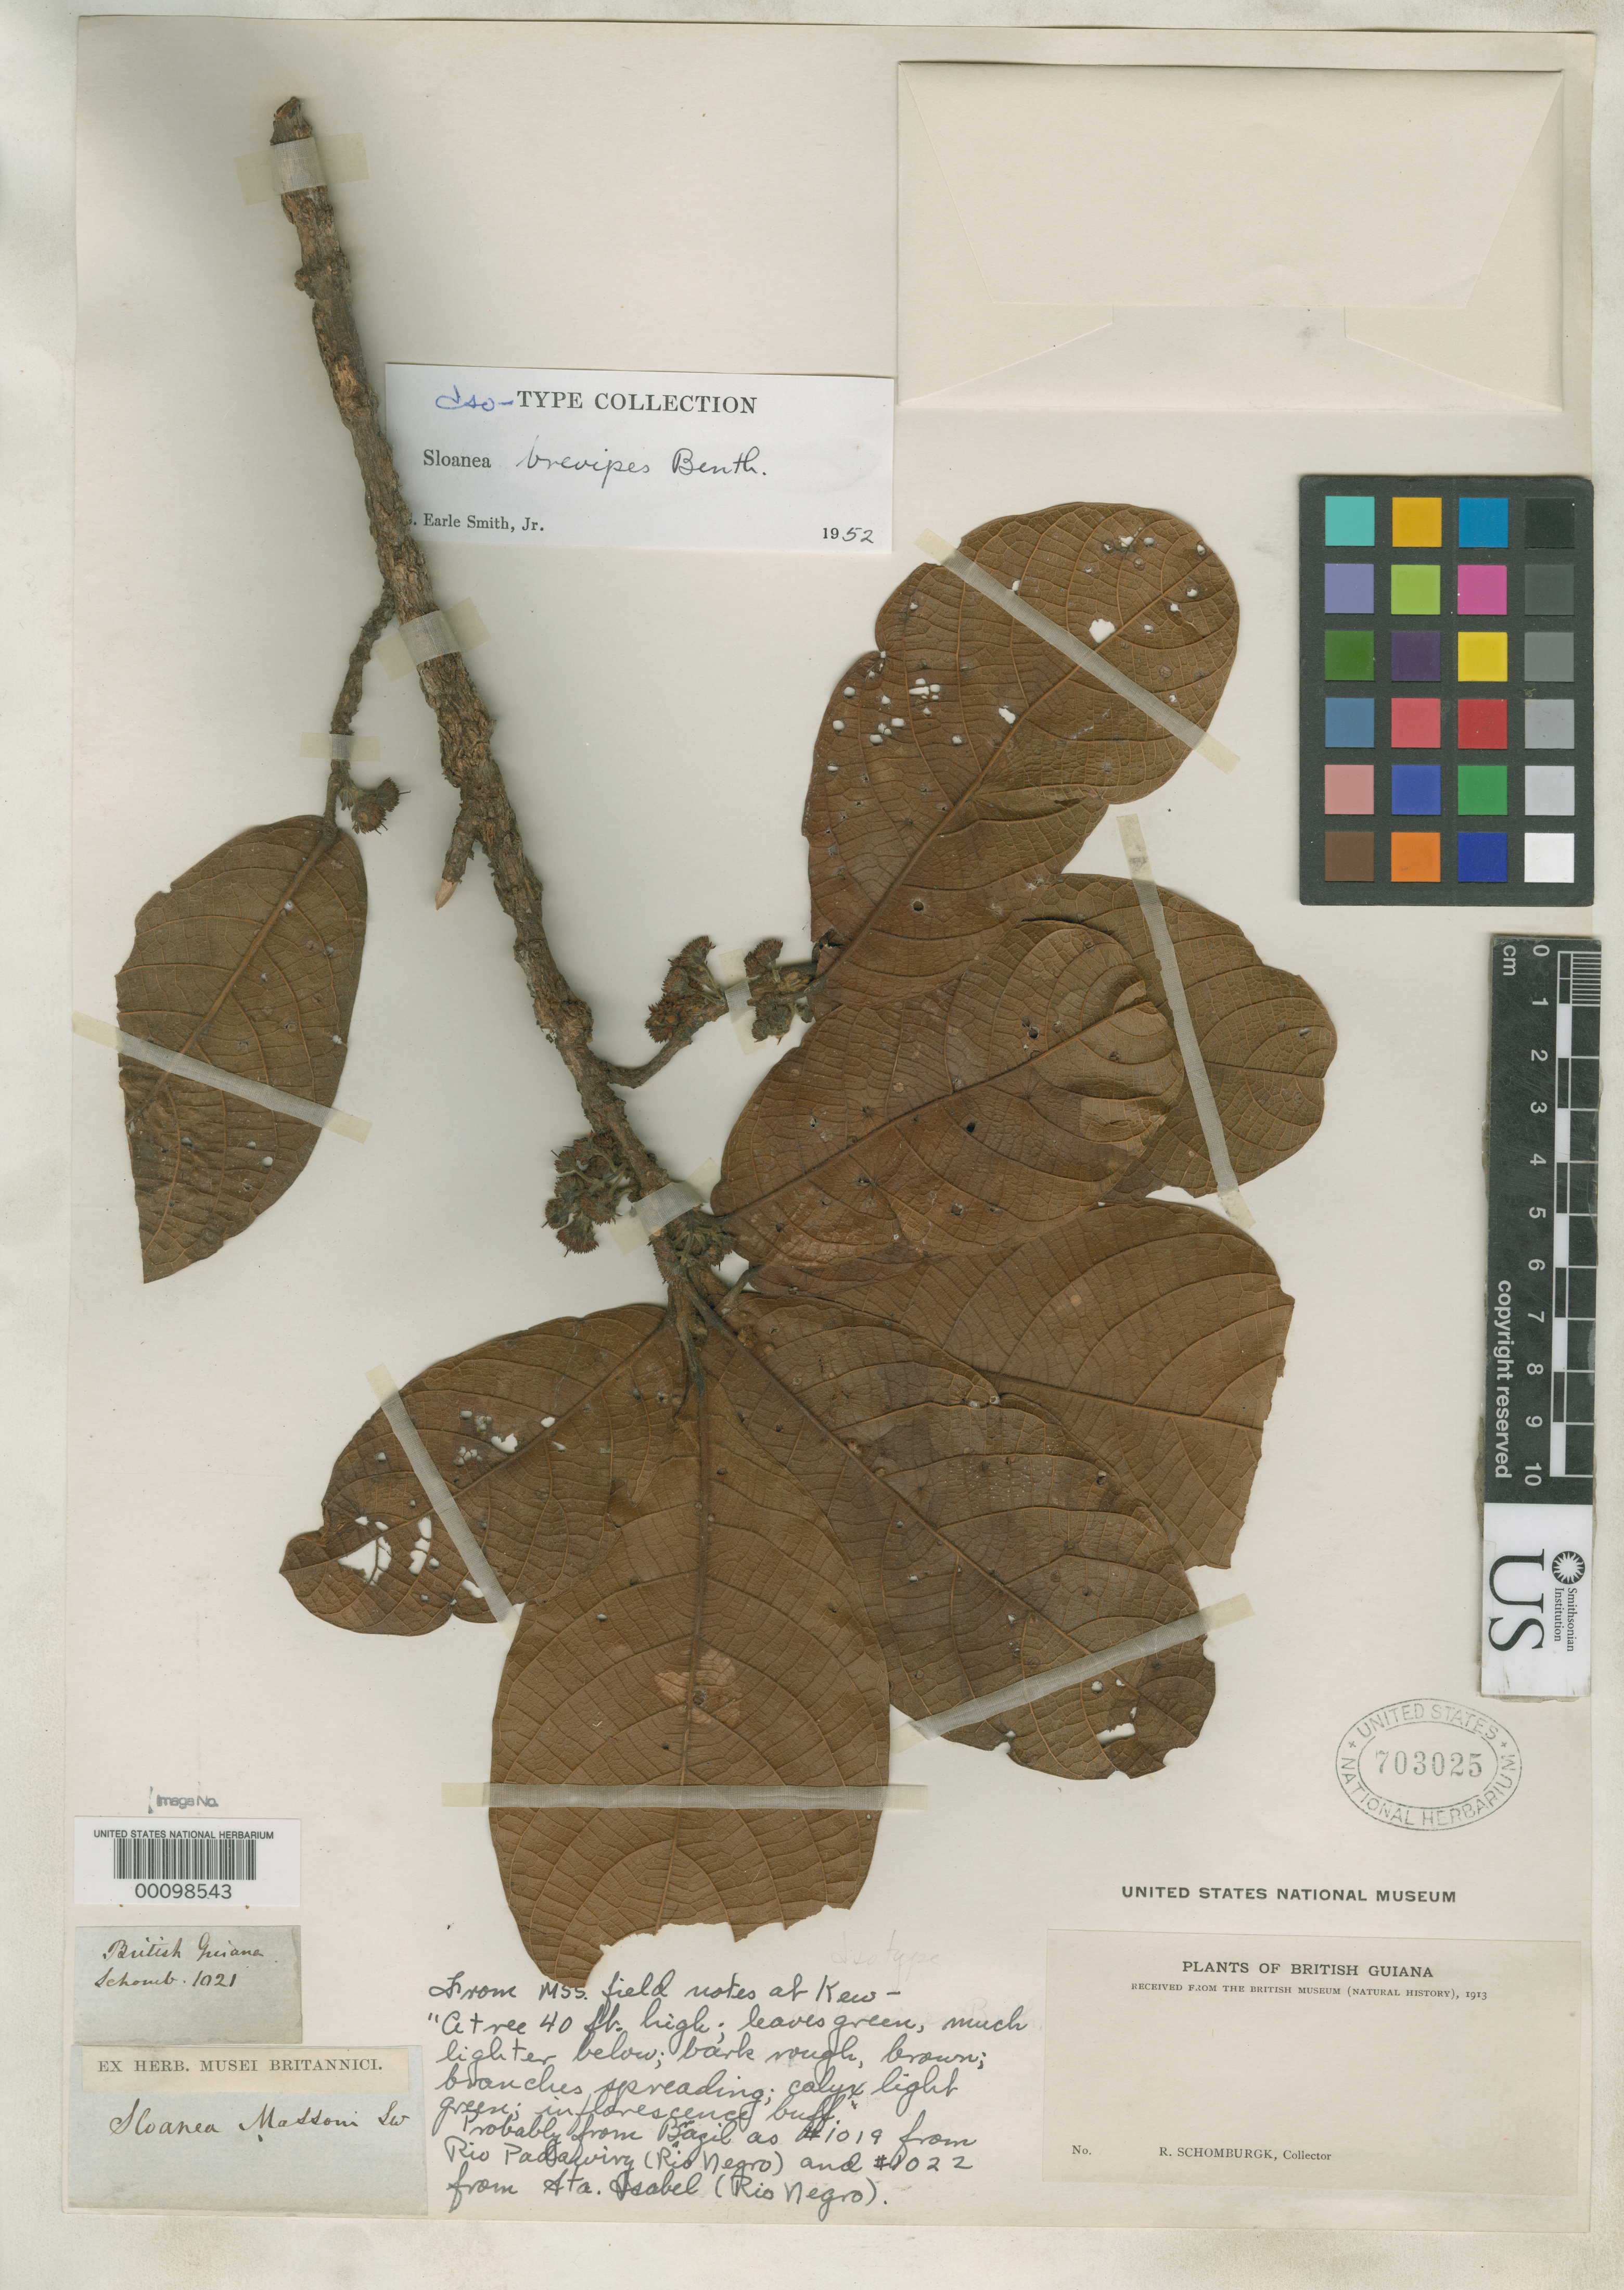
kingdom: Plantae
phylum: Tracheophyta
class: Magnoliopsida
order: Oxalidales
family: Elaeocarpaceae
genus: Sloanea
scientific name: Sloanea brevipes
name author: Benth.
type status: Isotype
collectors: R. H. Schomburgk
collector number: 1021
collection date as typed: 1913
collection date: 1913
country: Brazil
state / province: Amazonas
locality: Rio Negro.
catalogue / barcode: US 703025